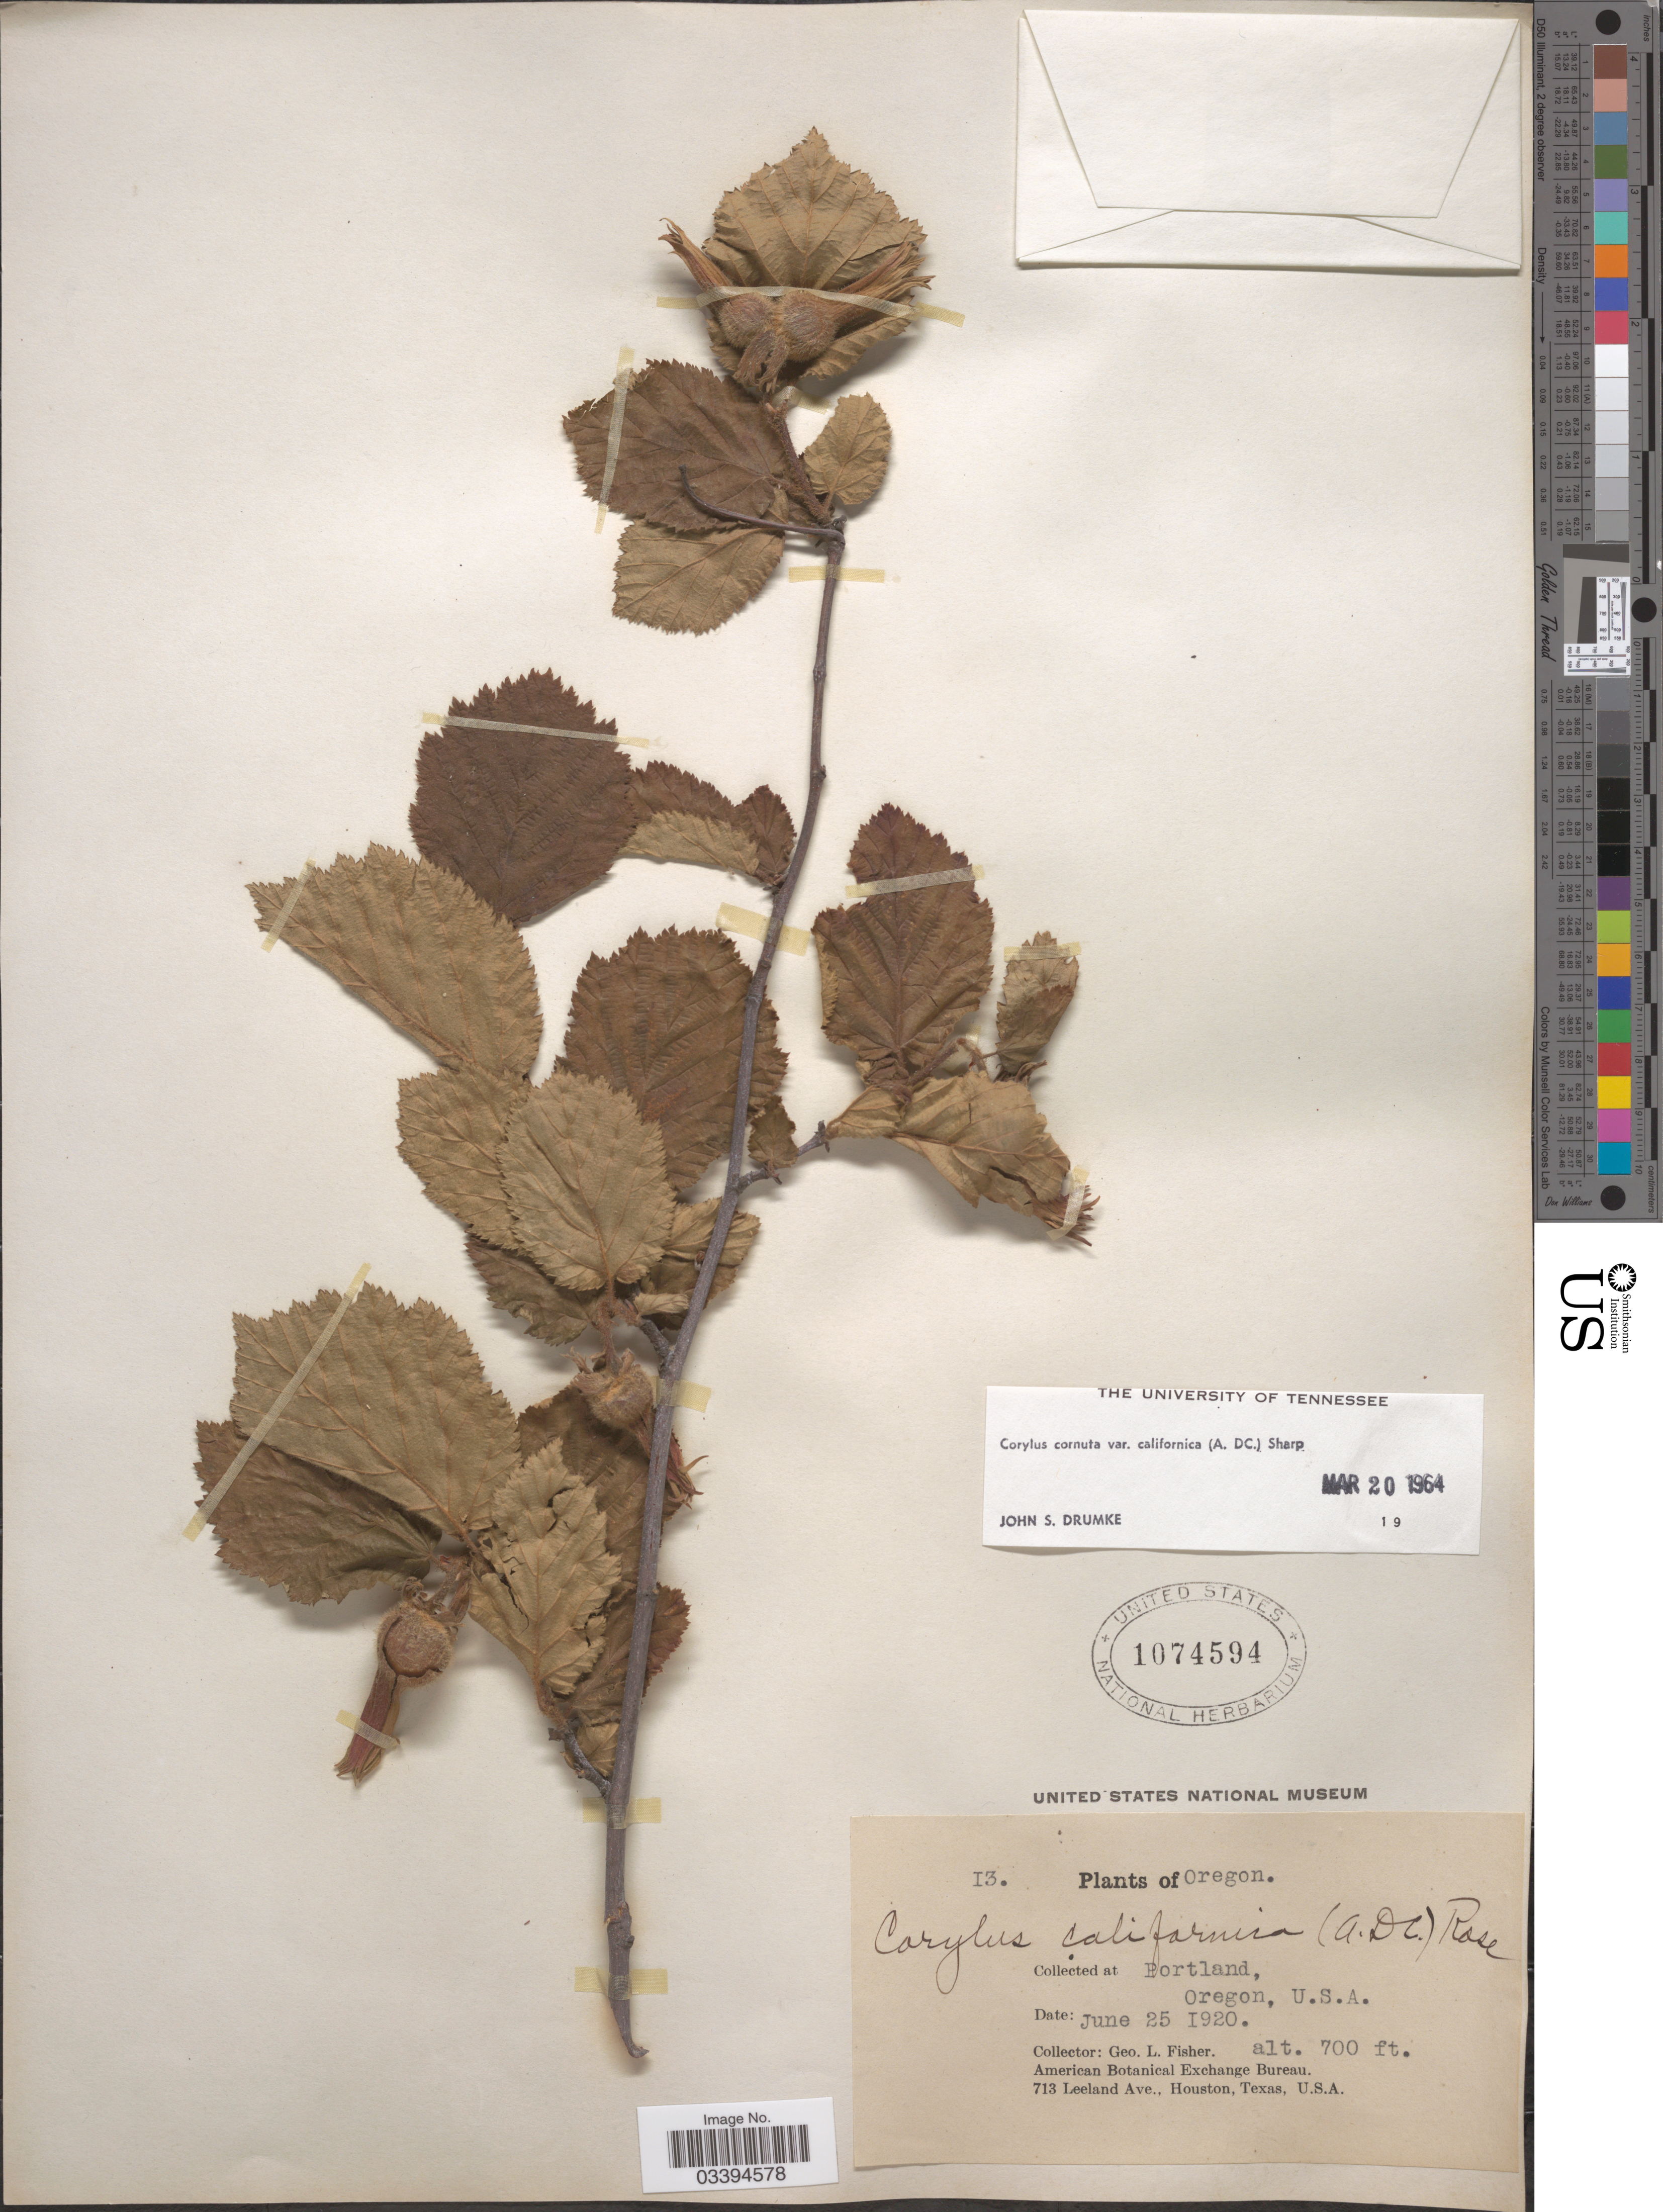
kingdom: Plantae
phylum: Tracheophyta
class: Magnoliopsida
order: Fagales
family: Betulaceae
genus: Corylus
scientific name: Corylus californica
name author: (A. DC.) Rose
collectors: G. L. Fisher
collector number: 13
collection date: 1920-06-25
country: United States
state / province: Oregon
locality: Portland.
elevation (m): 213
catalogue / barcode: US 1074594